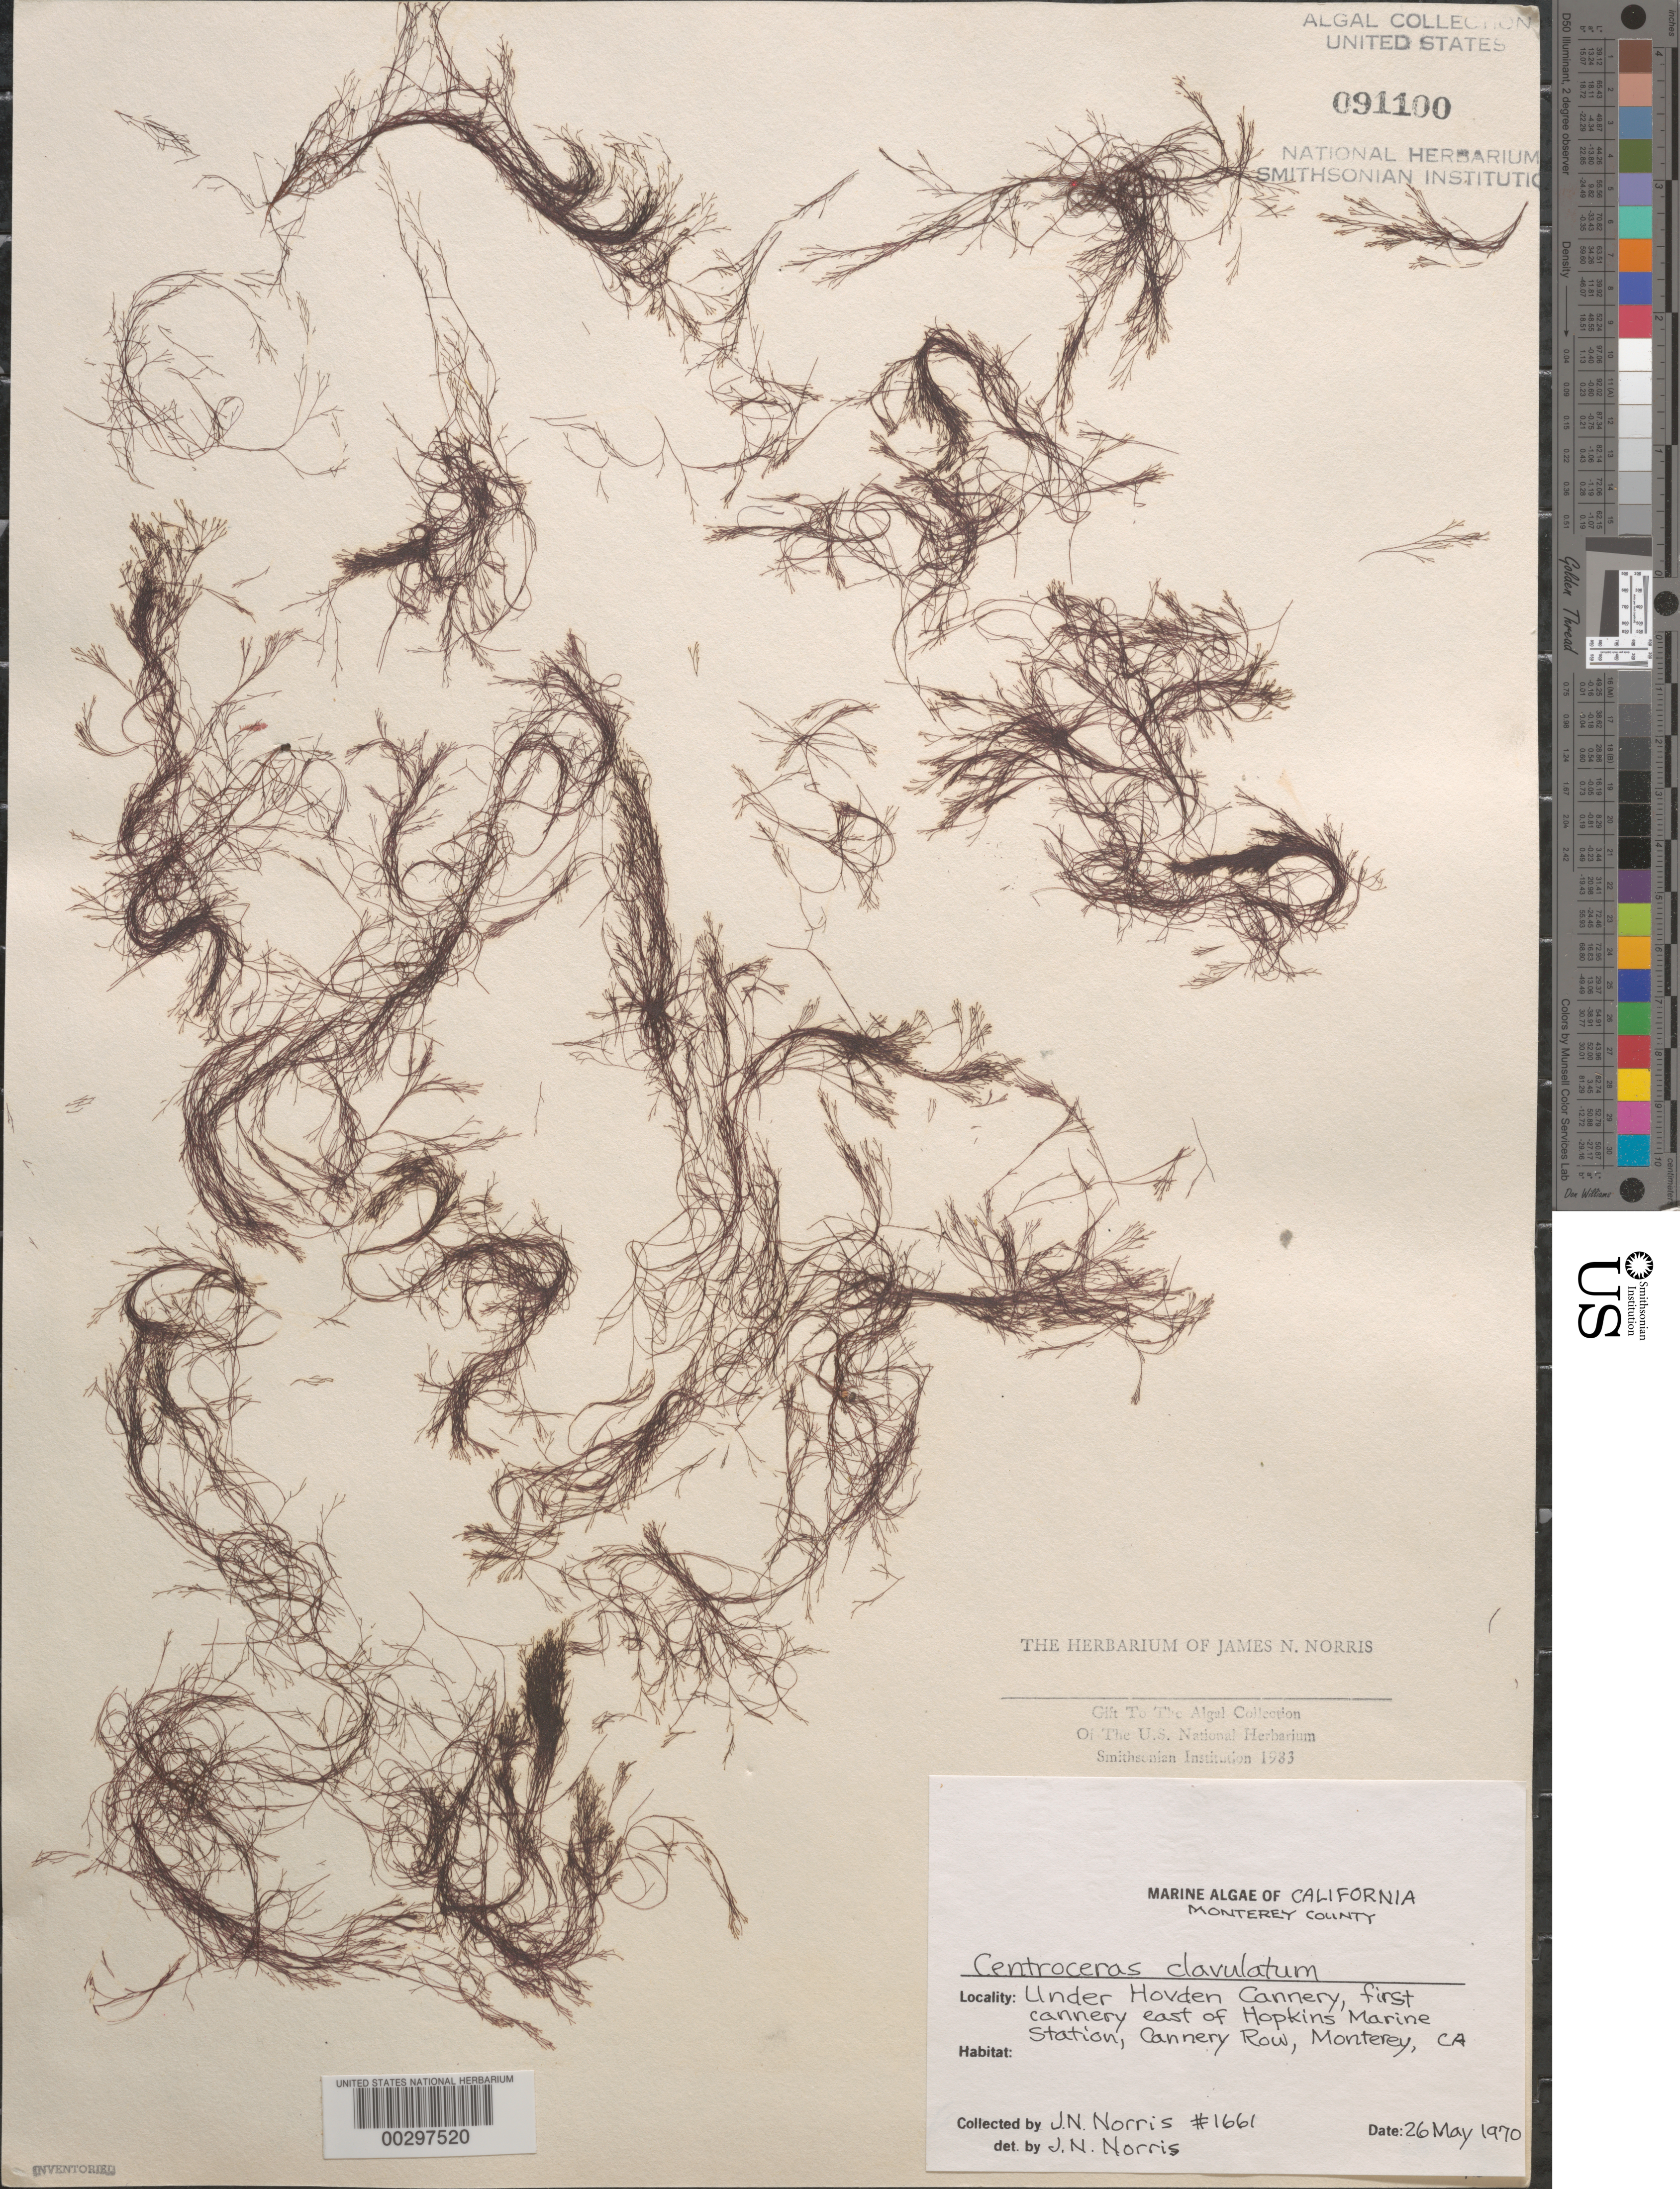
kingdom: Plantae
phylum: Rhodophyta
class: Florideophyceae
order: Ceramiales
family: Ceramiaceae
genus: Centroceras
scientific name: Centroceras clavulatum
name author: (C. Agardh) Mont.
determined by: Norris, James N.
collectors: J. N. Norris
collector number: JN-1661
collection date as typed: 26 May 1970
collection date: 1970-05-26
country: United States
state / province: California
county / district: Monterey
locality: Hovden Cannery, Cannery Row, Monterey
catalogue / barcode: US 91100